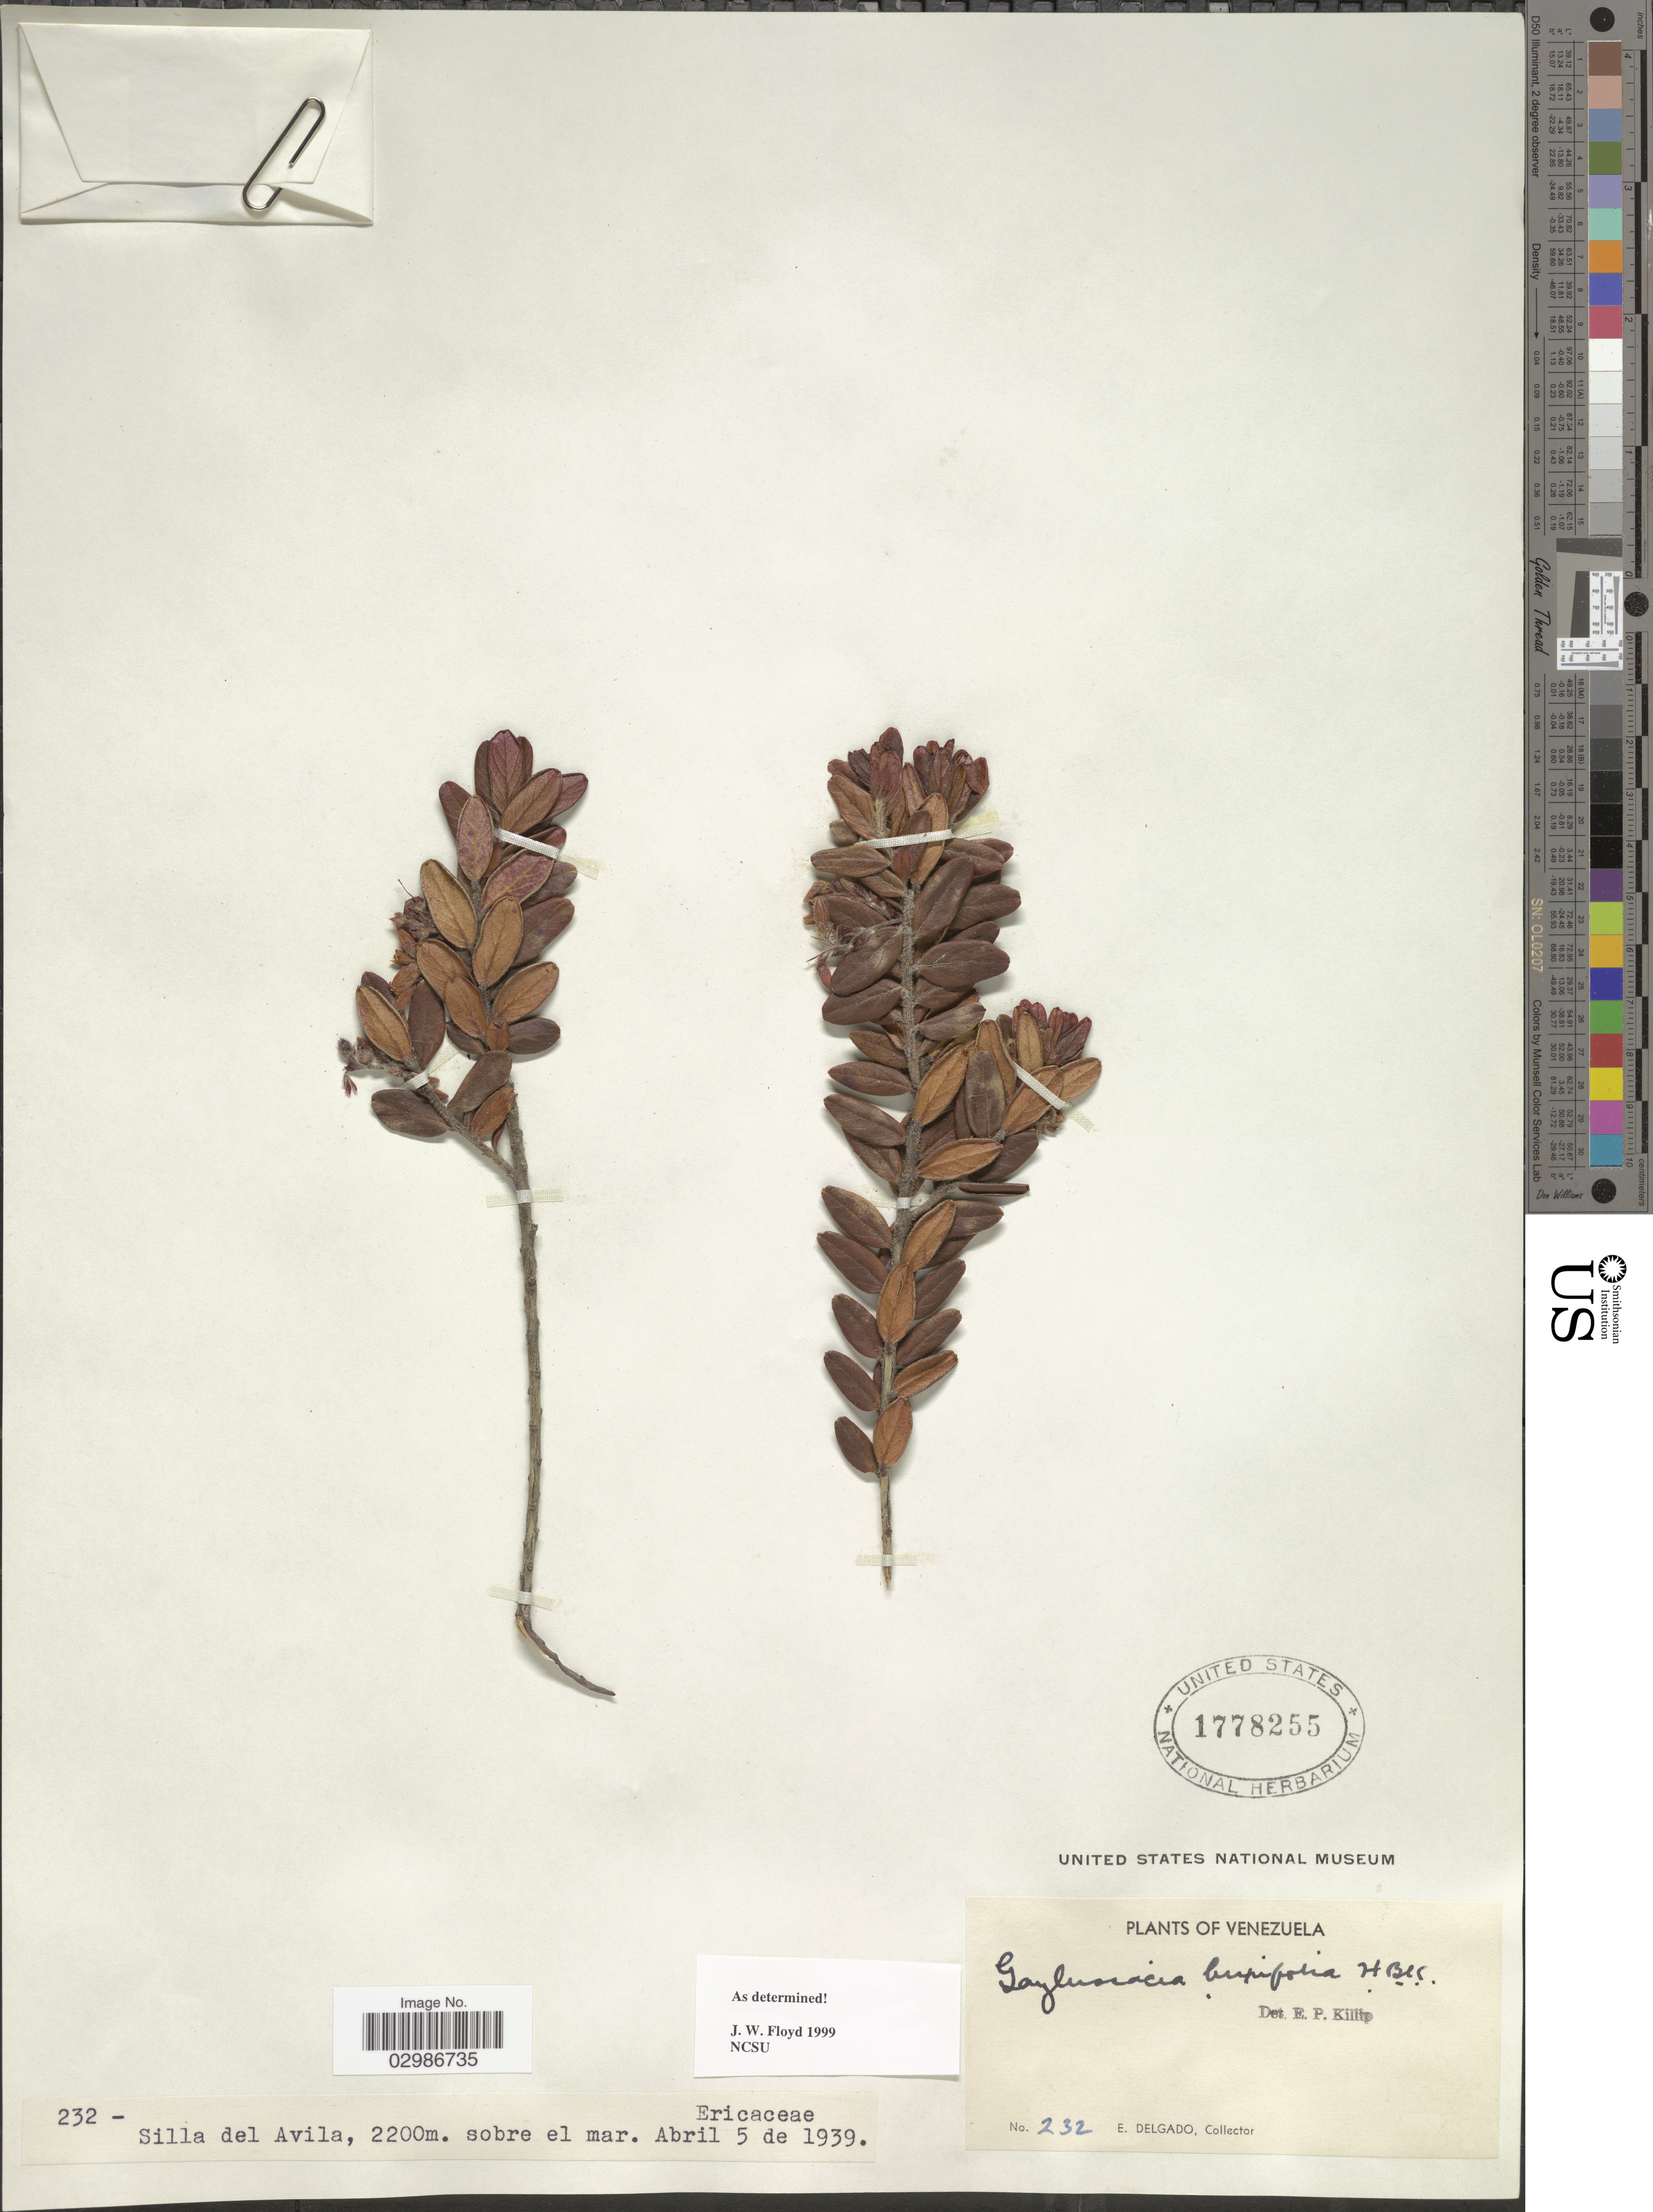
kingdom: Plantae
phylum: Tracheophyta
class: Magnoliopsida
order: Ericales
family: Ericaceae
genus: Gaylussacia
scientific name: Gaylussacia buxifolia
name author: Kunth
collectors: E. Delgado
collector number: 232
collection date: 1939-04-05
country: Venezuela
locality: Silla del Avila.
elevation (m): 2200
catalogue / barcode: US 1778255